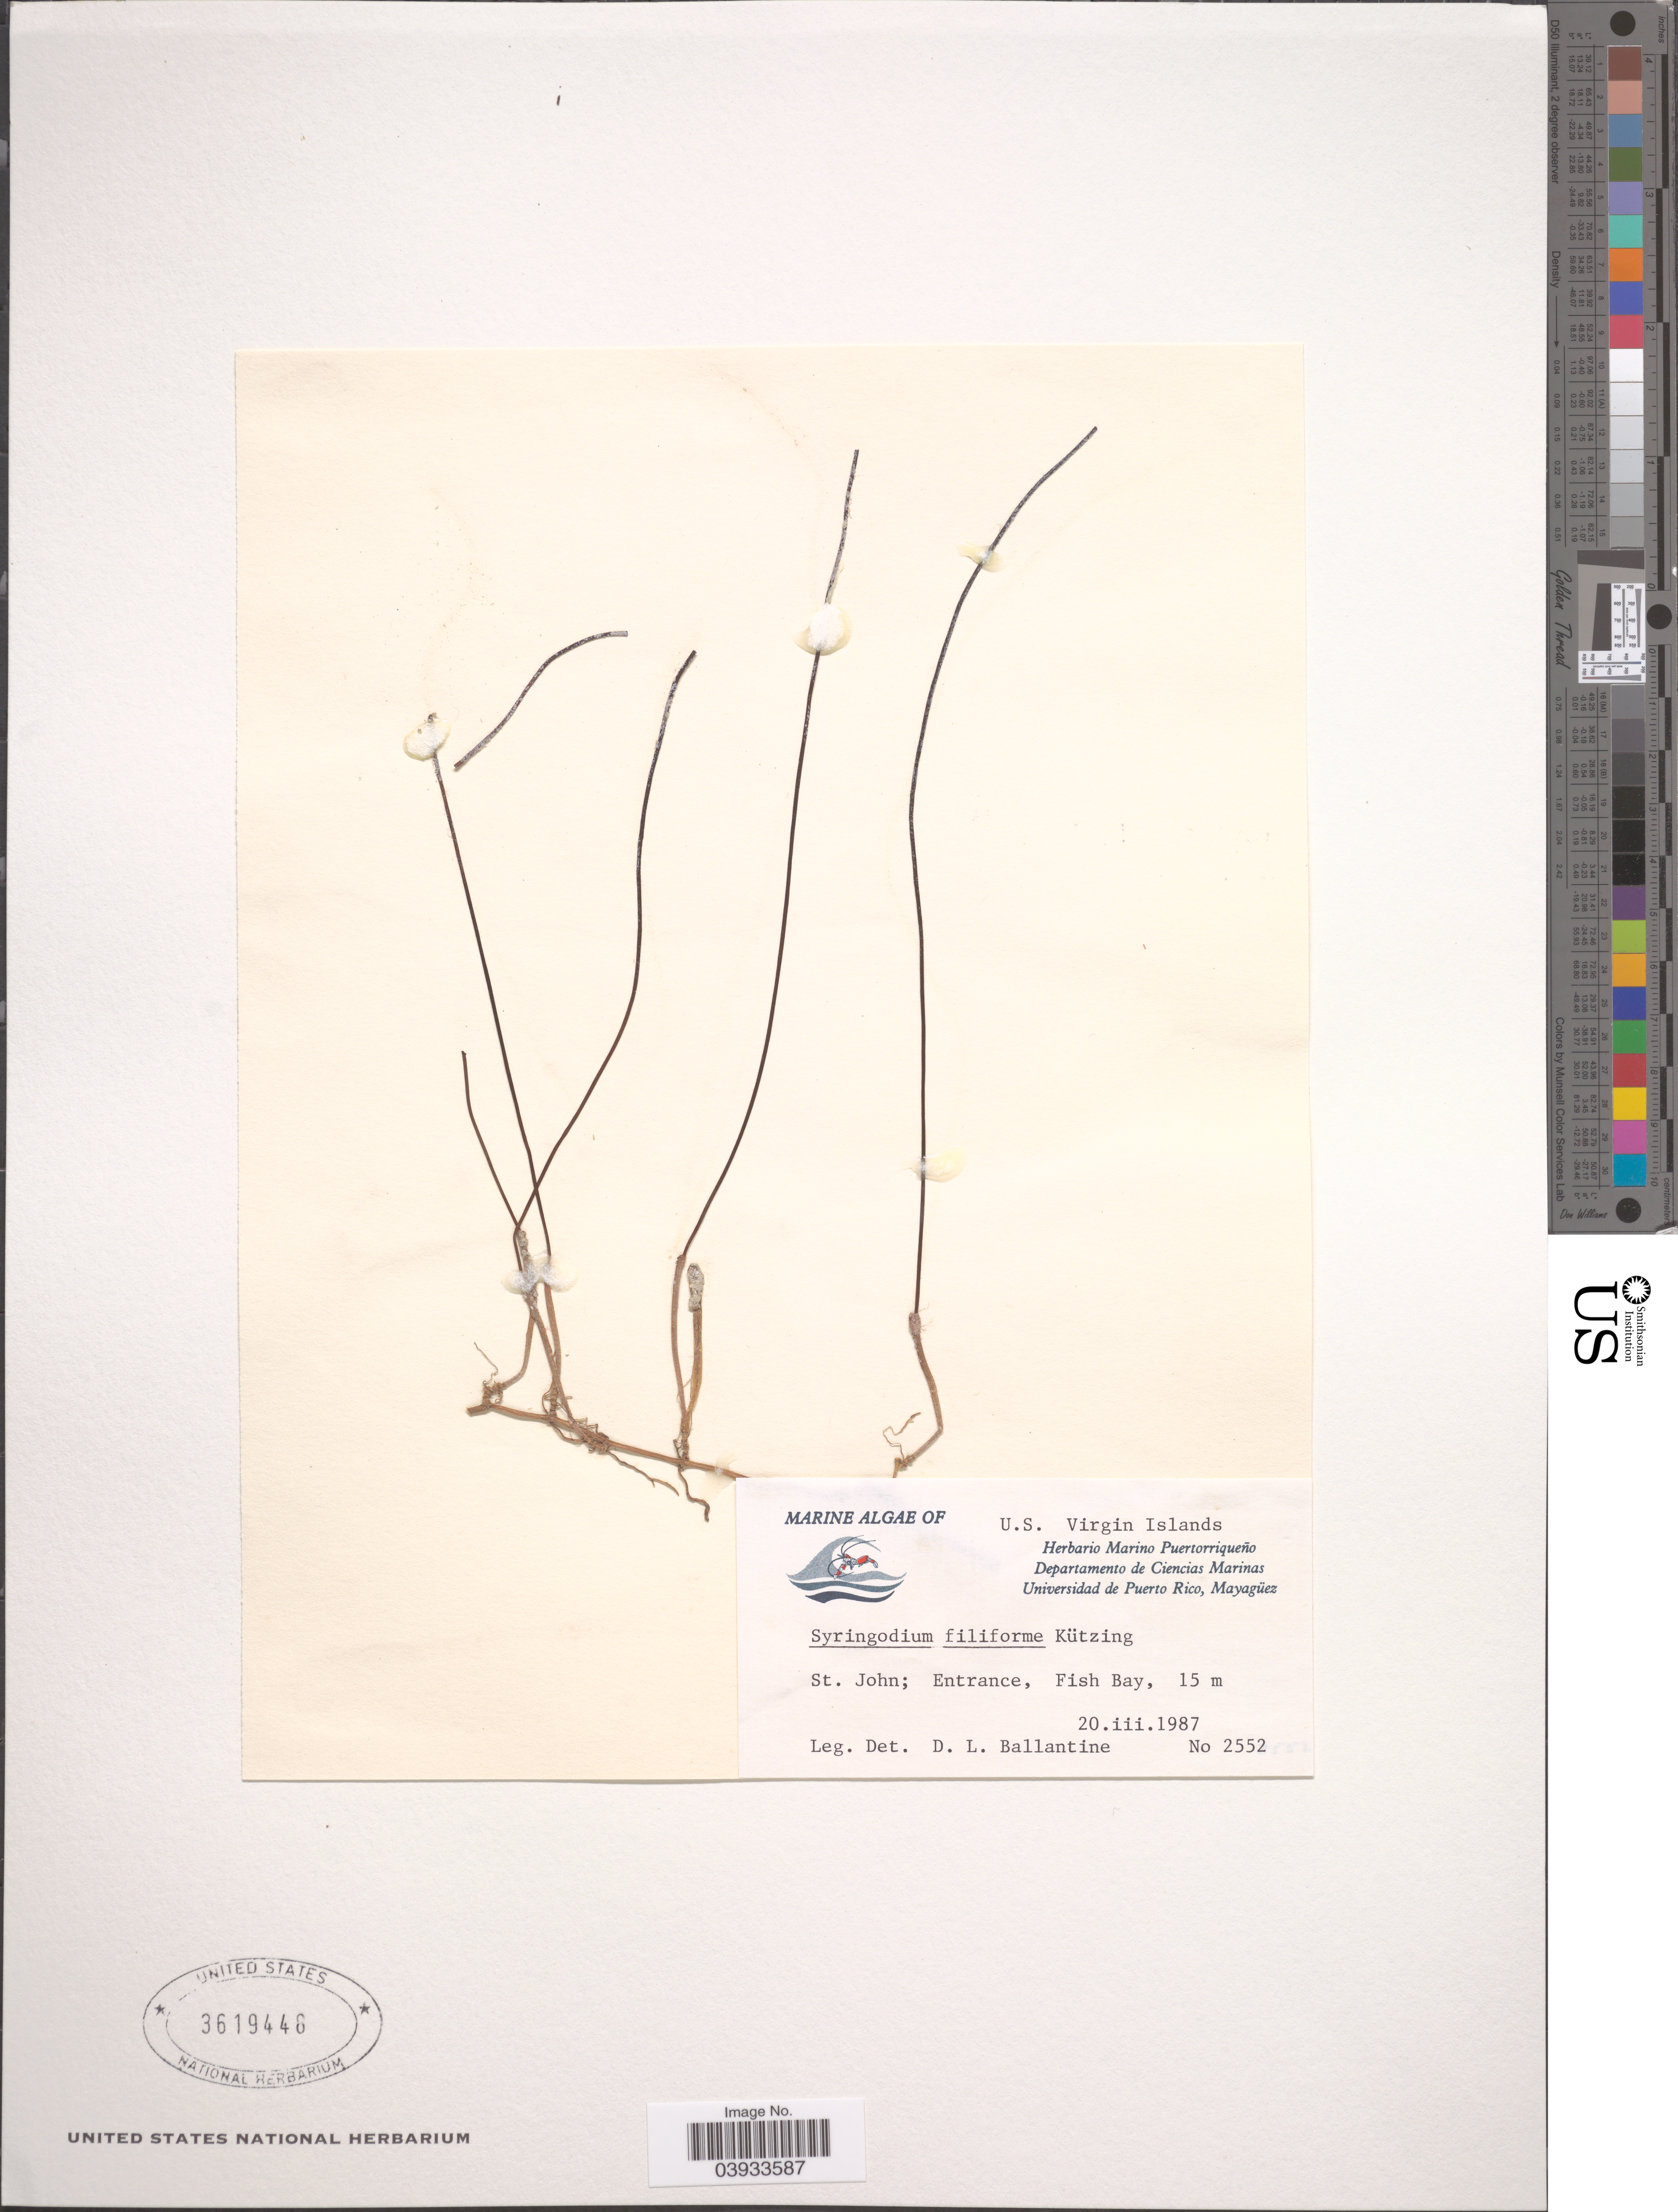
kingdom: Plantae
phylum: Tracheophyta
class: Liliopsida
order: Alismatales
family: Cymodoceaceae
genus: Syringodium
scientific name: Syringodium filiforme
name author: Kütz.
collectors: D.L. Ballantine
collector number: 2552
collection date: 1987-03-20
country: U.S. Virgin Islands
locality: St. John; Entrance, Fish Bay.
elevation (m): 15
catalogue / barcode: US 3619448